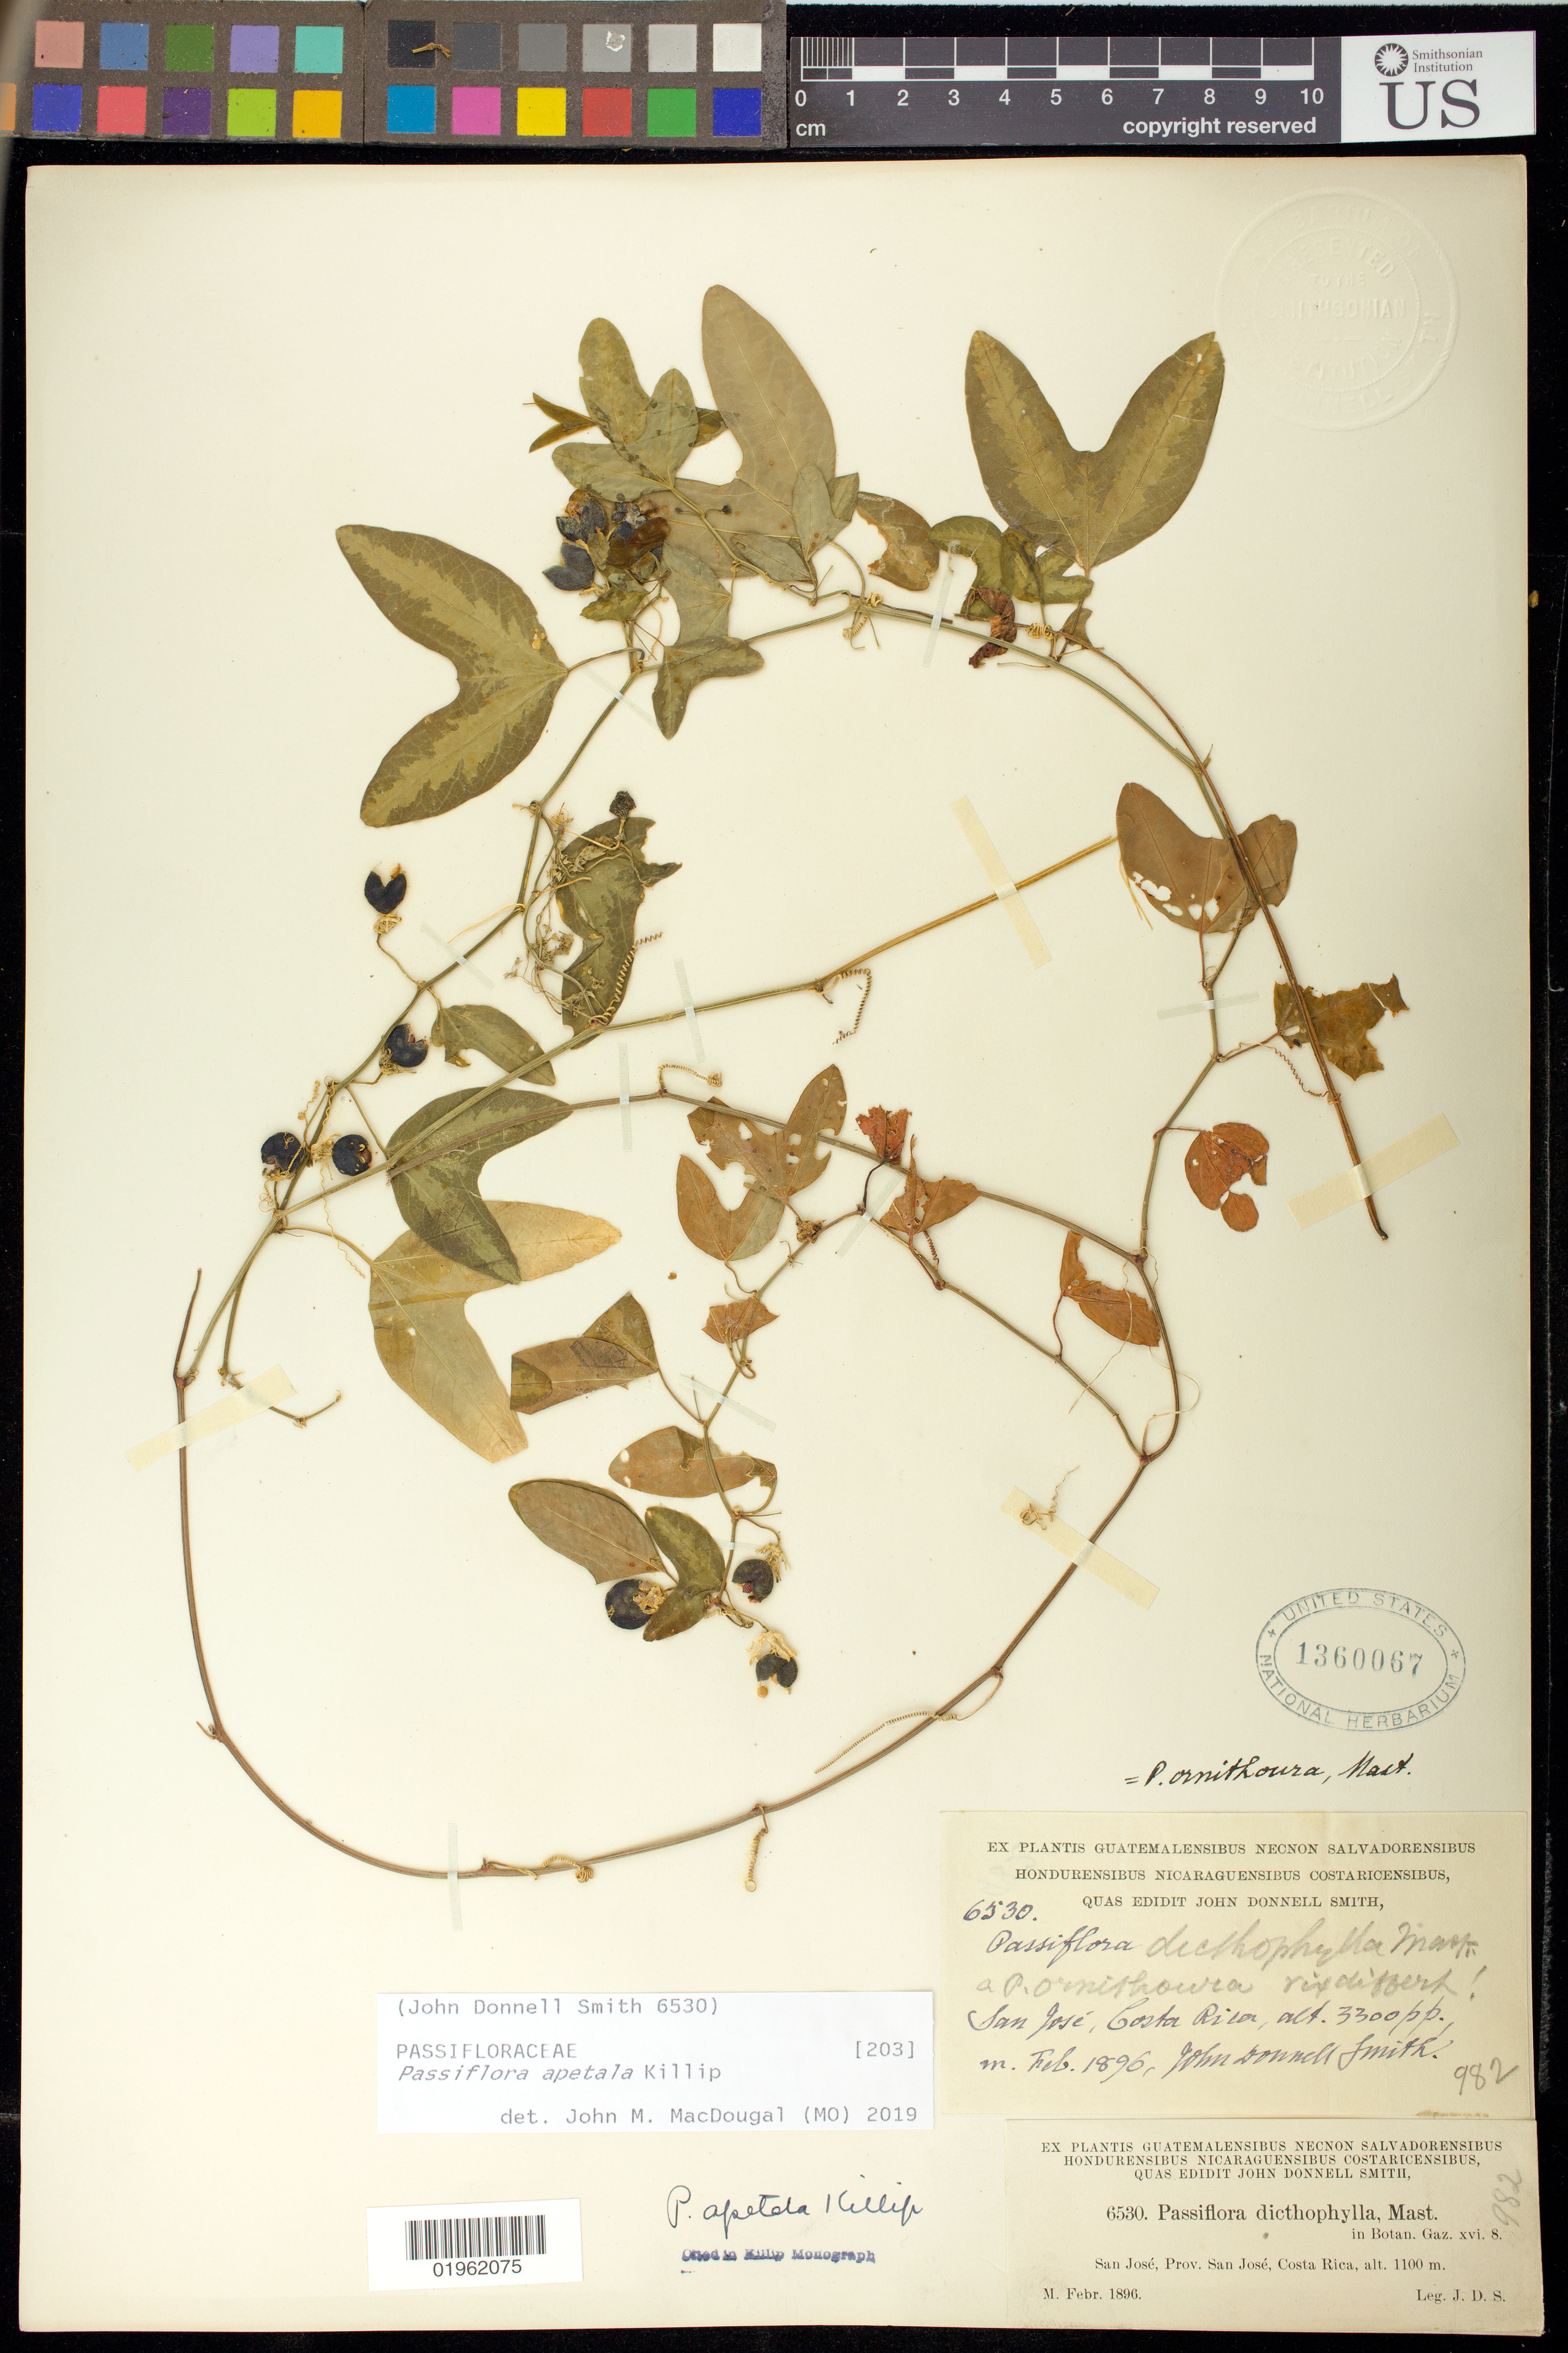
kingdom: Plantae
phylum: Tracheophyta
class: Magnoliopsida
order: Malpighiales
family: Passifloraceae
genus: Passiflora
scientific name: Passiflora apetala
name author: Killip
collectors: J. Donnell Smith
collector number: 6530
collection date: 1896-02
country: Costa Rica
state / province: San Jose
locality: San José, Costa Rica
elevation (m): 1100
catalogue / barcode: US 1360067